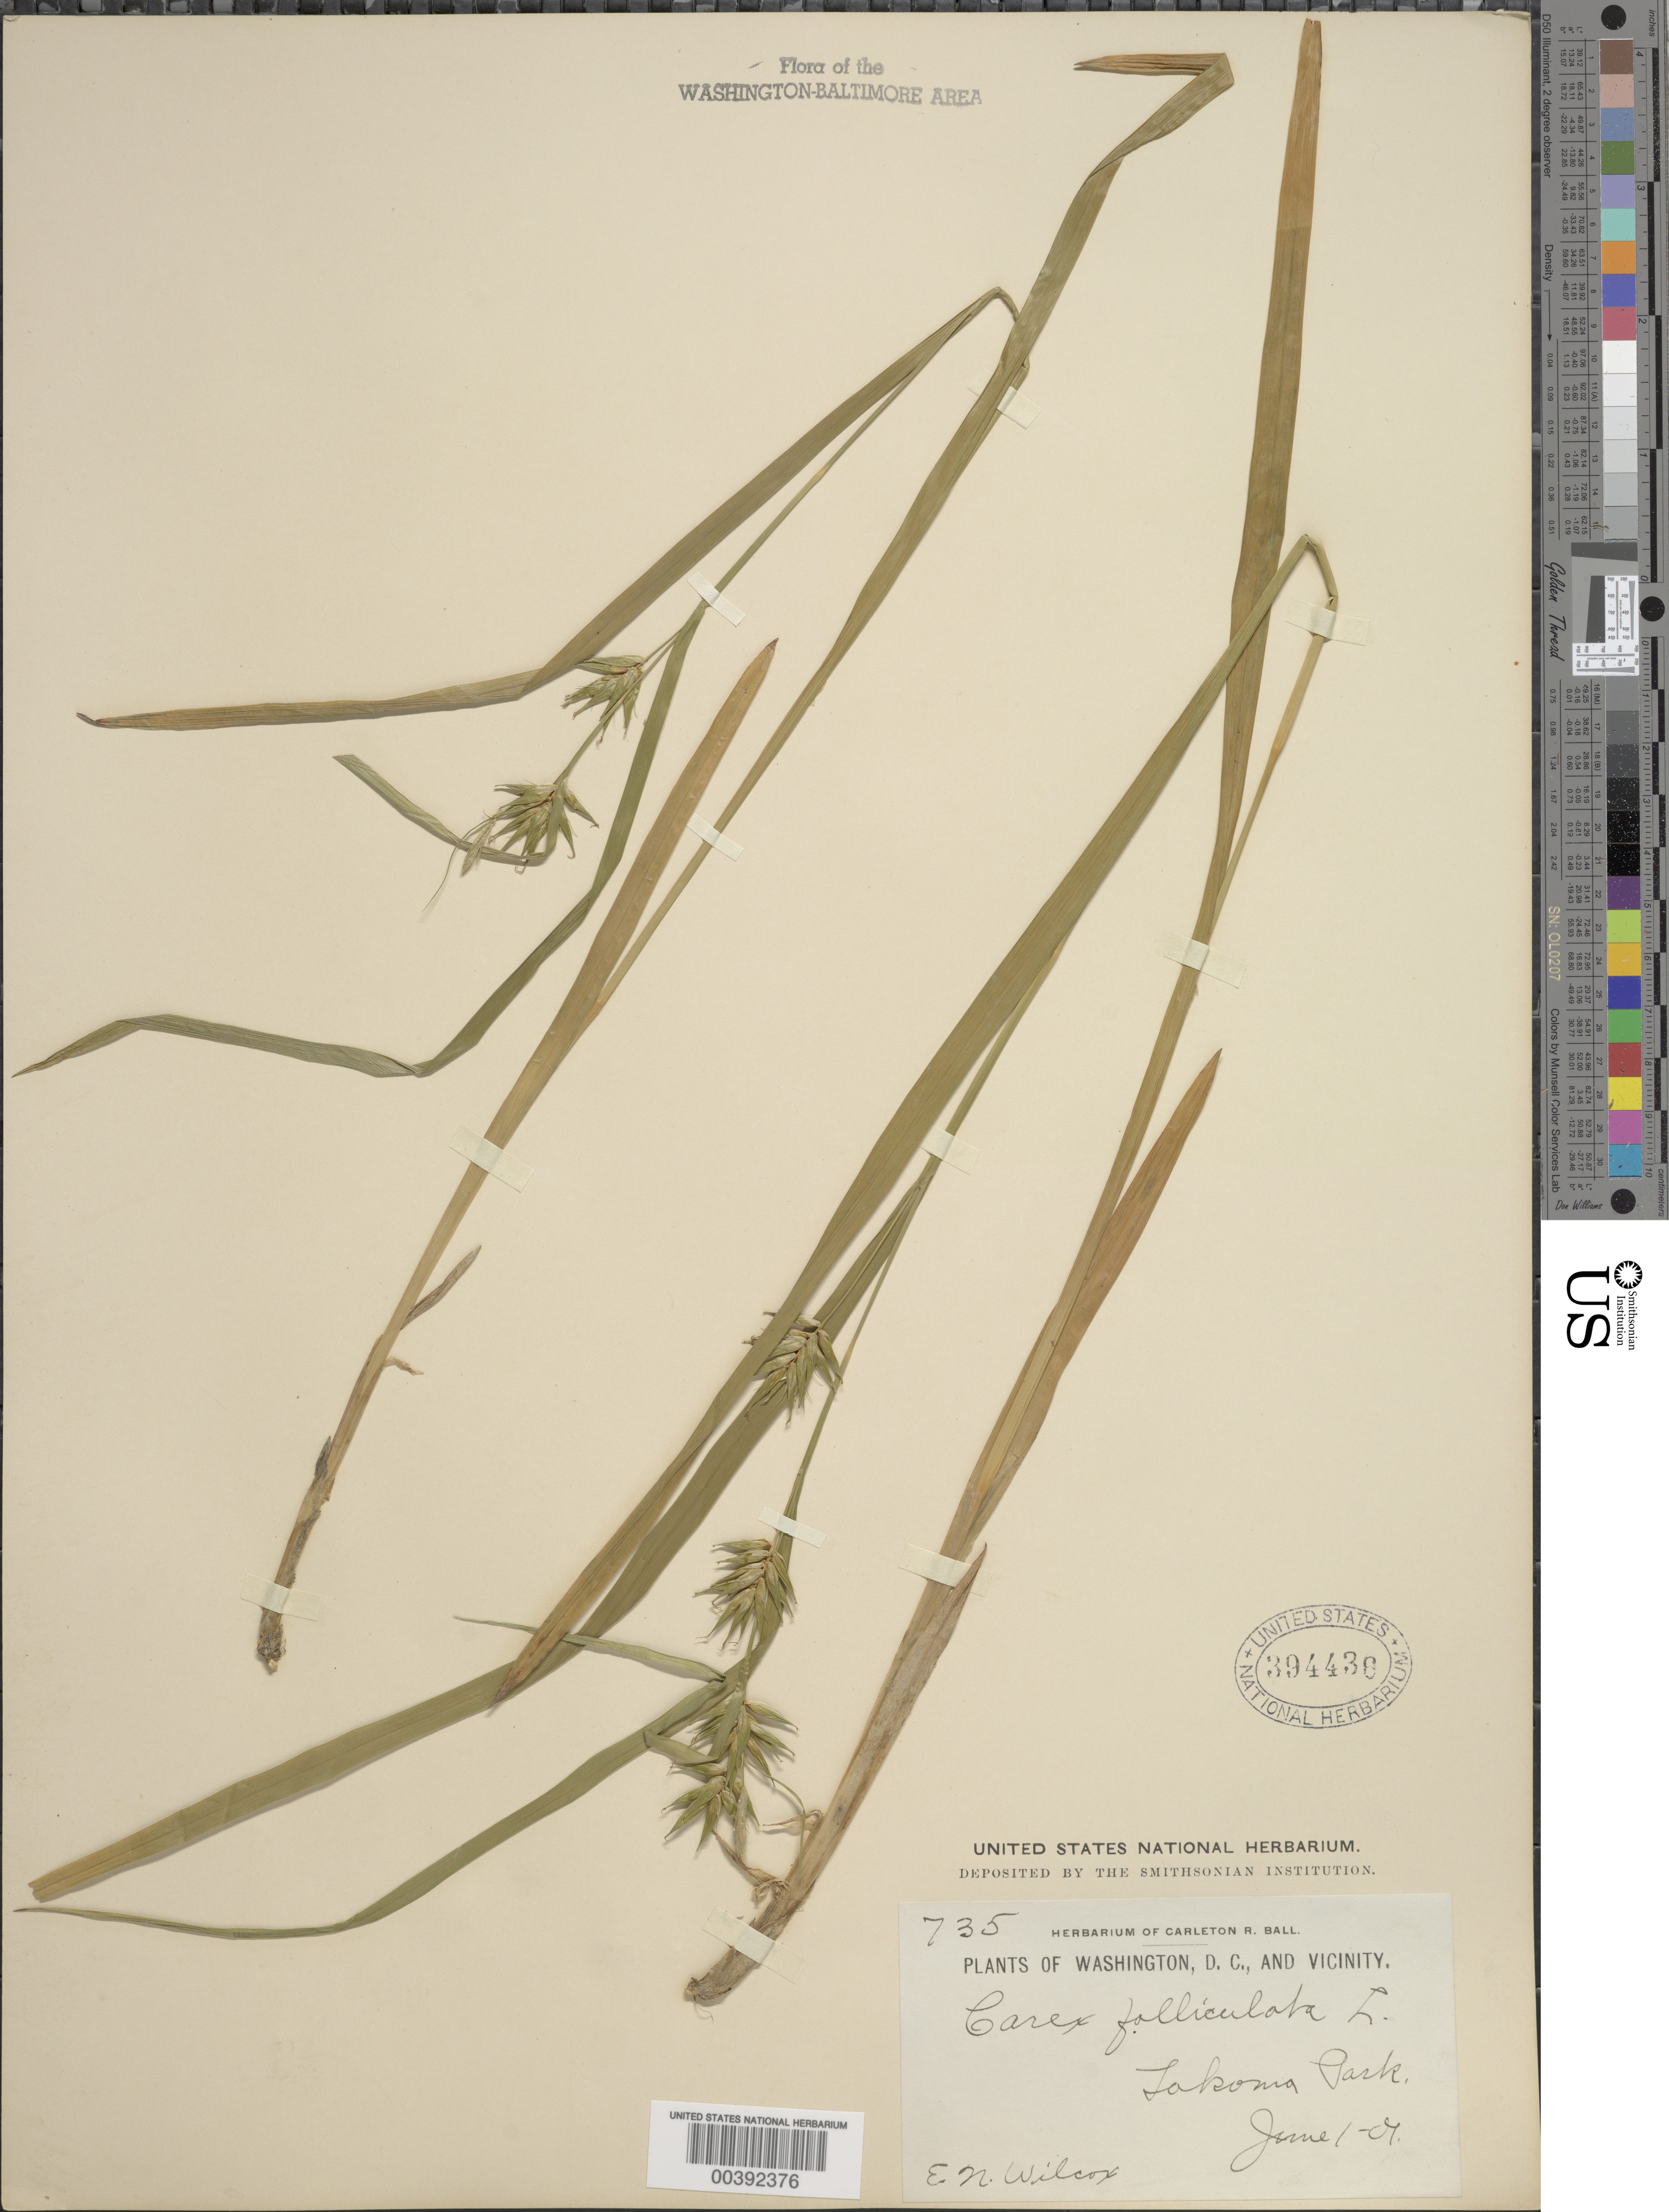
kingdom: Plantae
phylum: Tracheophyta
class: Liliopsida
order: Poales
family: Cyperaceae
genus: Carex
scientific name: Carex folliculata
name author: L.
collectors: E. Wilcox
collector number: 735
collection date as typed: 01 Jun 1901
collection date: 1901-06-01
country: United States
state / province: Maryland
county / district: Montgomery / Prince George's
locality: Takoma Park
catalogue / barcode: US 394436